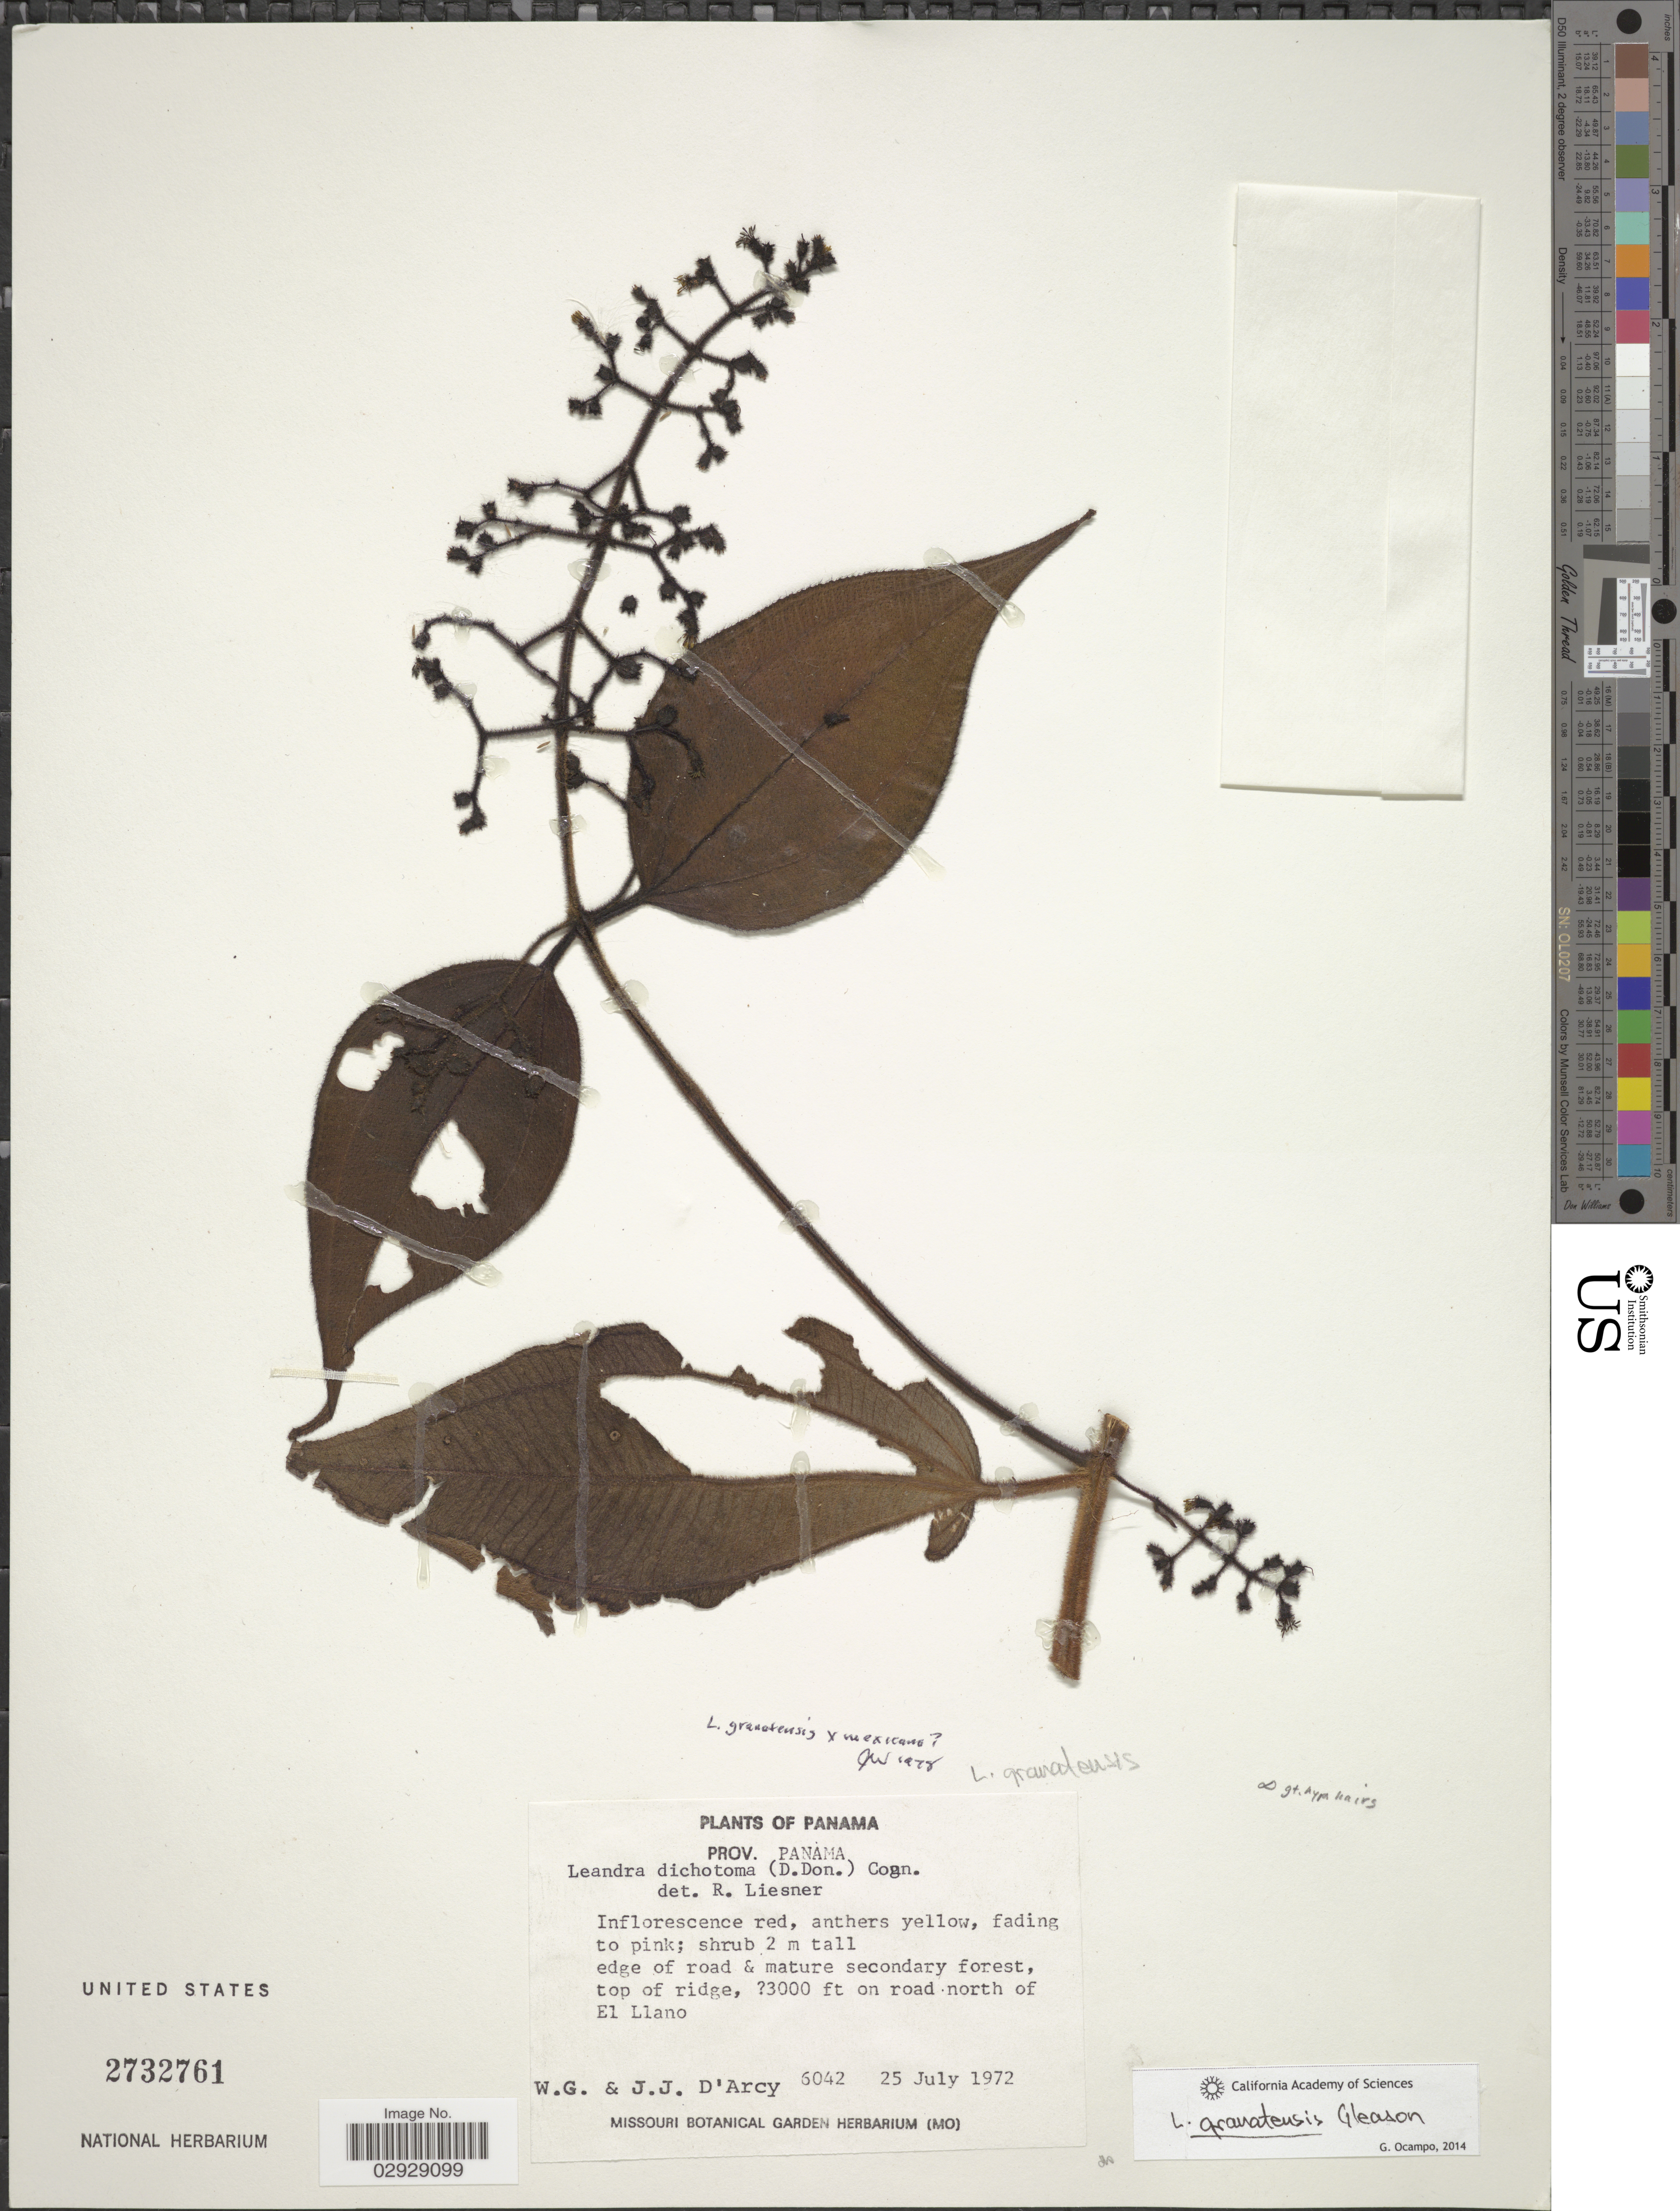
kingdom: Plantae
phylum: Tracheophyta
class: Magnoliopsida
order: Myrtales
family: Melastomataceae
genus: Leandra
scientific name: Leandra granatensis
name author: Gleason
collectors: W. G. D'Arcy & J. J. D'Arcy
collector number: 6042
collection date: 1972-07-25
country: Panama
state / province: Panamá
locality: [unsure placement]3000 ft on road north of El Llano.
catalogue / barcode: US 2732761